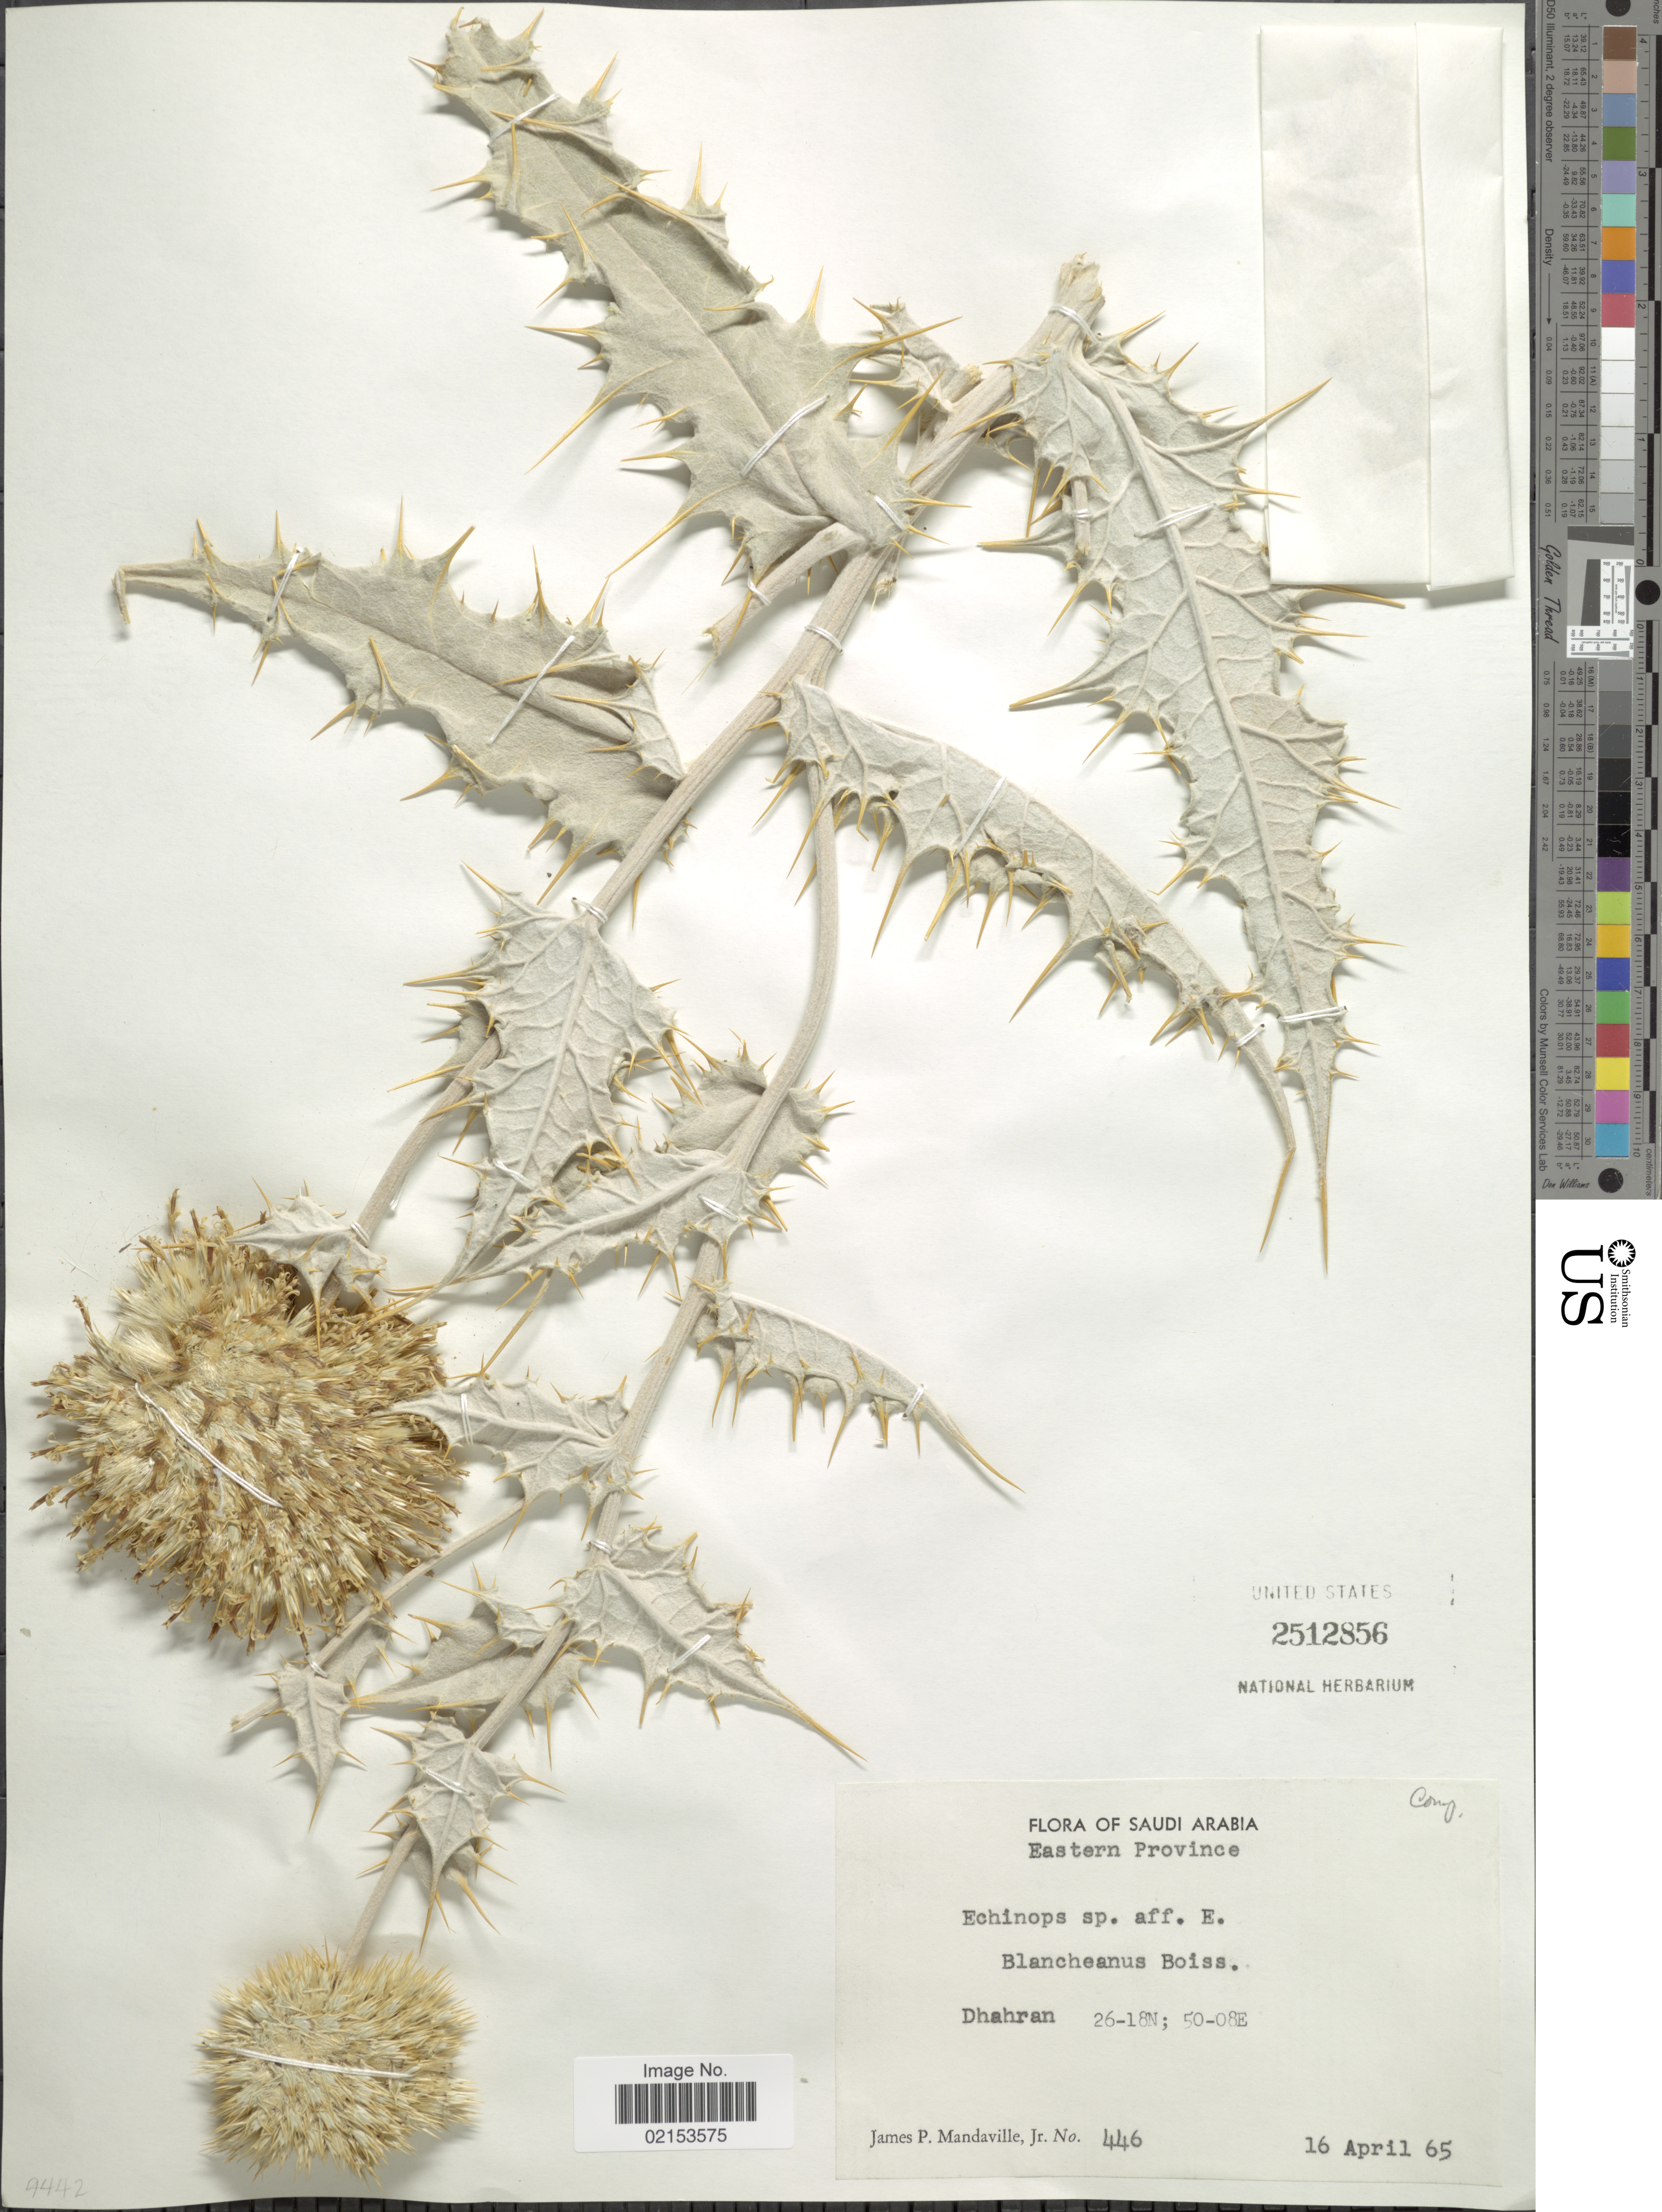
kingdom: Plantae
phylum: Tracheophyta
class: Magnoliopsida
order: Asterales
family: Asteraceae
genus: Echinops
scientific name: Echinops polyceras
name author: Boiss.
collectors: J. Mandaville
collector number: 446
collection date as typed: Transcribed d/m/y: 16/4/65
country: Saudi Arabia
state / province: Ash Sharqiyah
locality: Eastern province. Dhahrun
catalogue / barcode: US 2512856